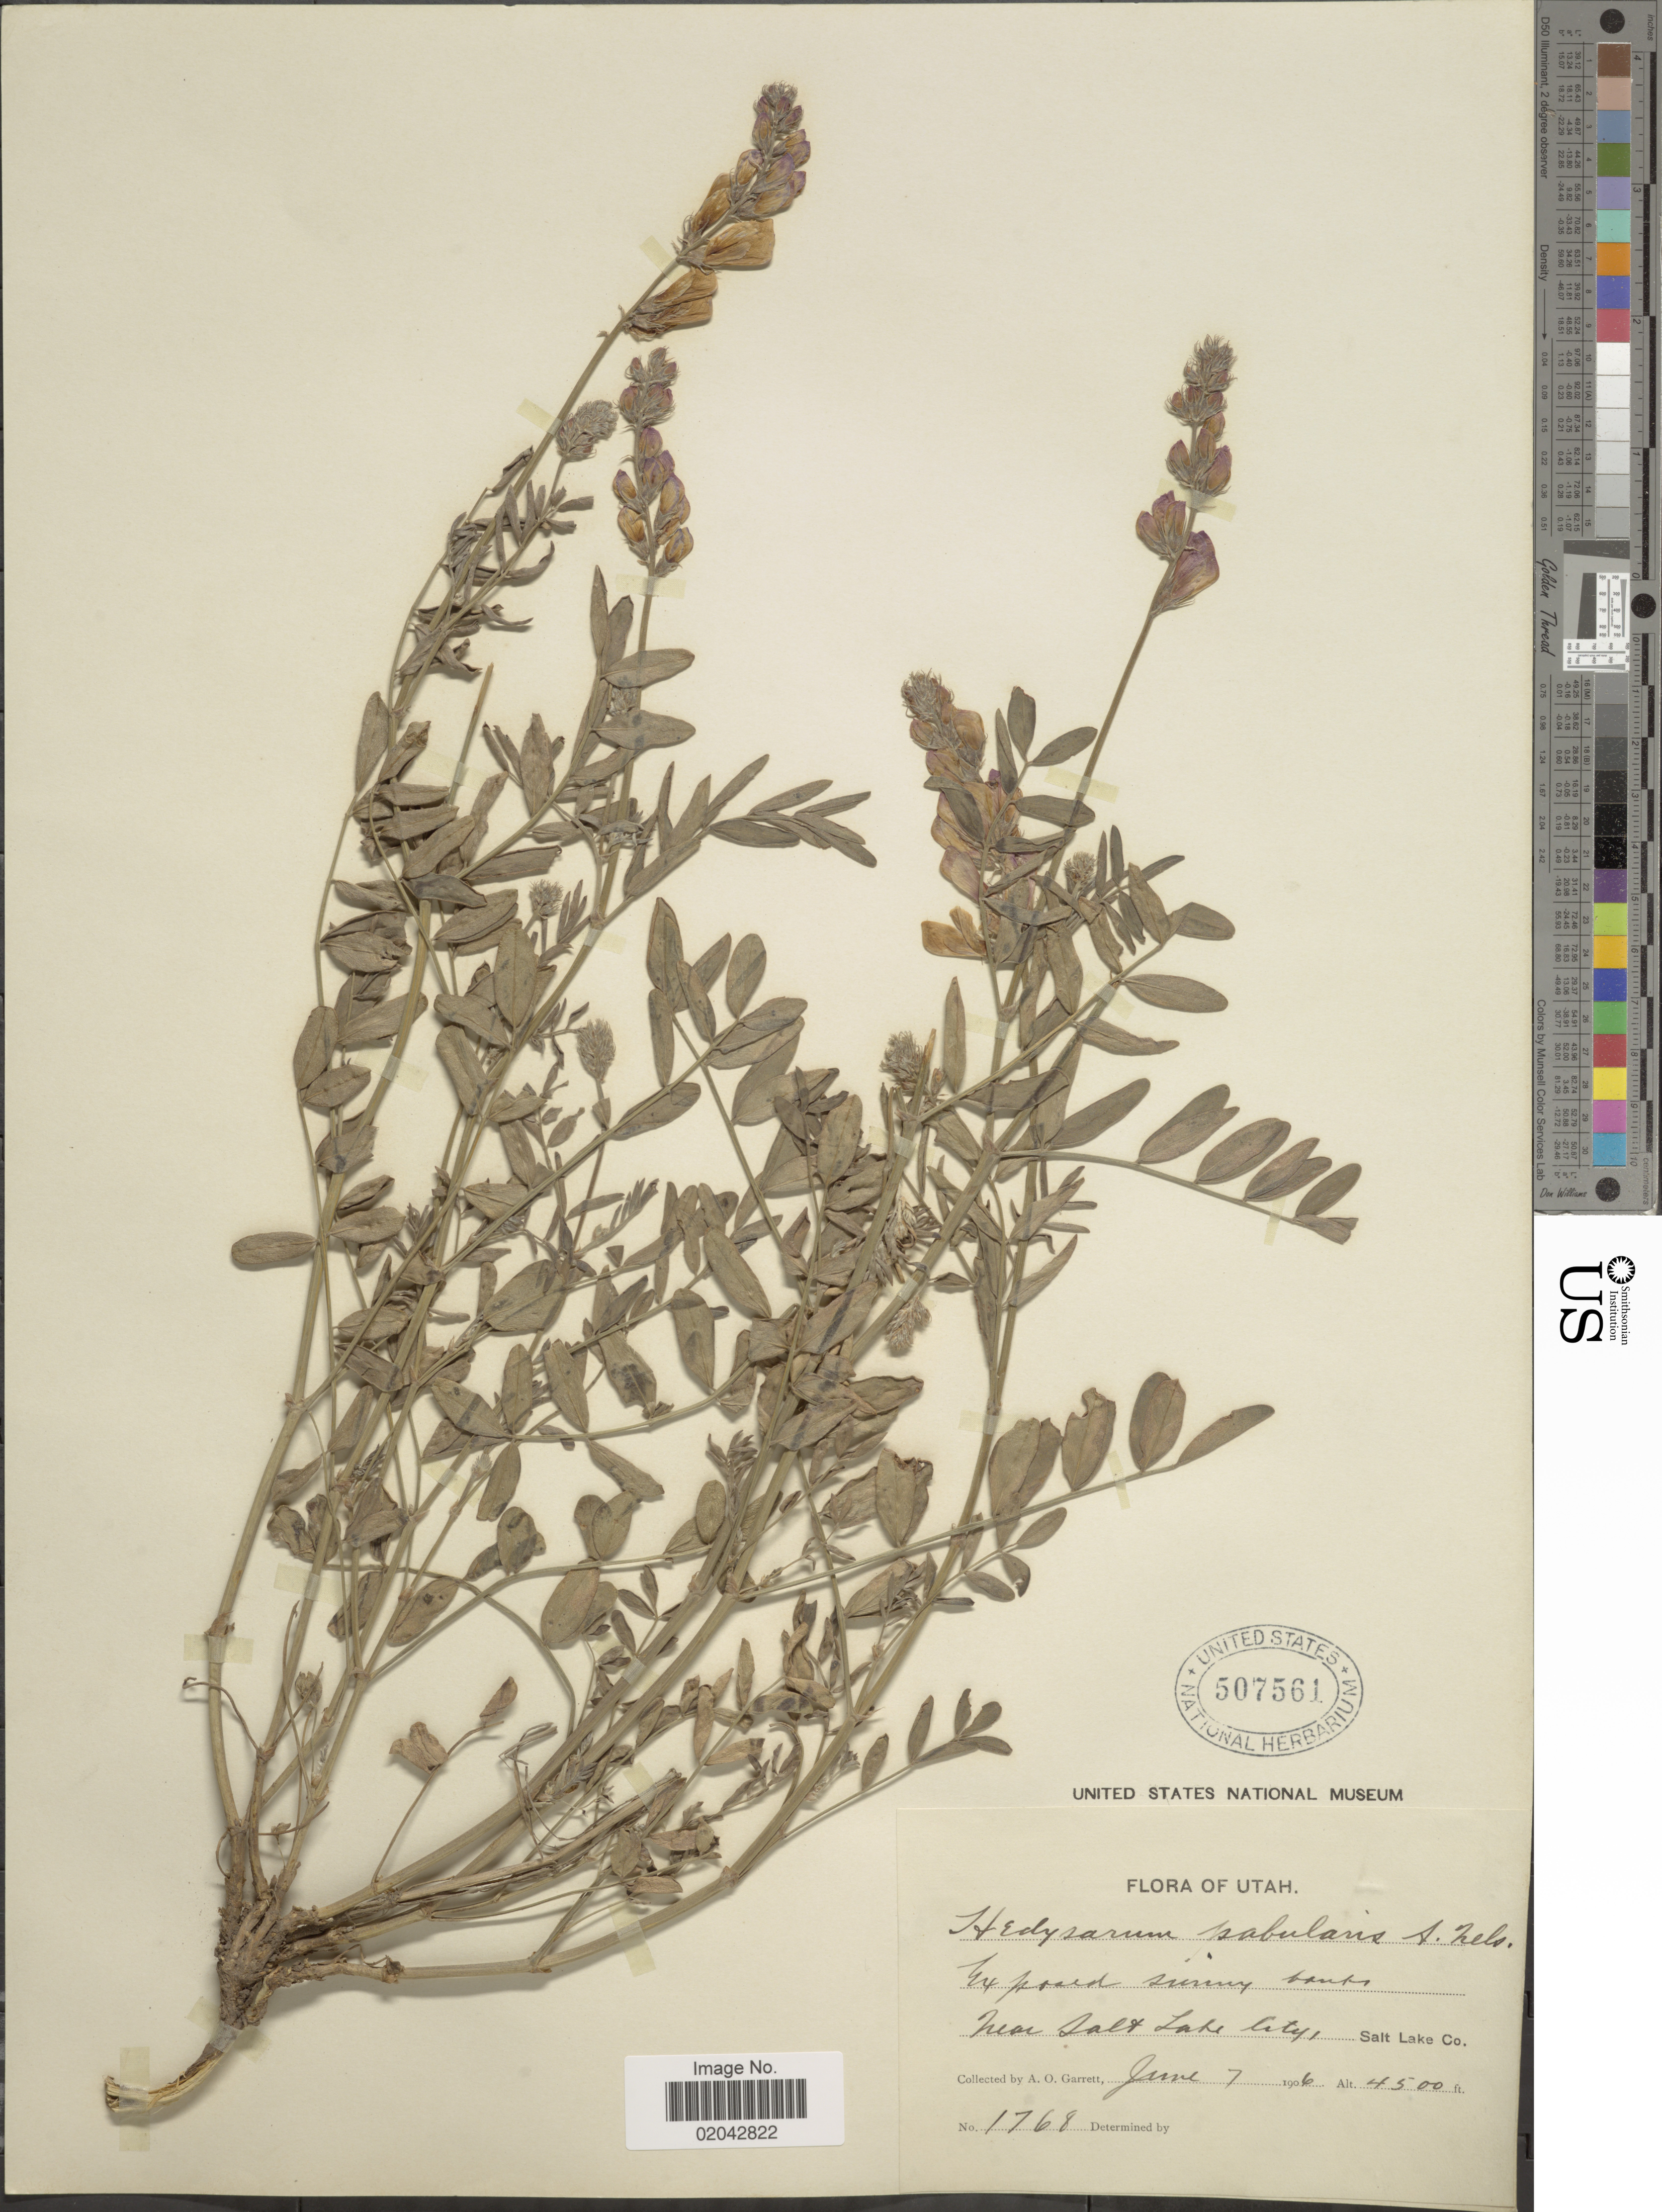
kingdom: Plantae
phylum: Tracheophyta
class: Magnoliopsida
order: Fabales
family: Fabaceae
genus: Hedysarum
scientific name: Hedysarum pabulare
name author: A. Nelson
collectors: A. O. Garrett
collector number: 1768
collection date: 1906-06-07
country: United States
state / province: Utah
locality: Exposed sunny banks, near Salt Lake City, Salt Lake Co.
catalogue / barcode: US 507561